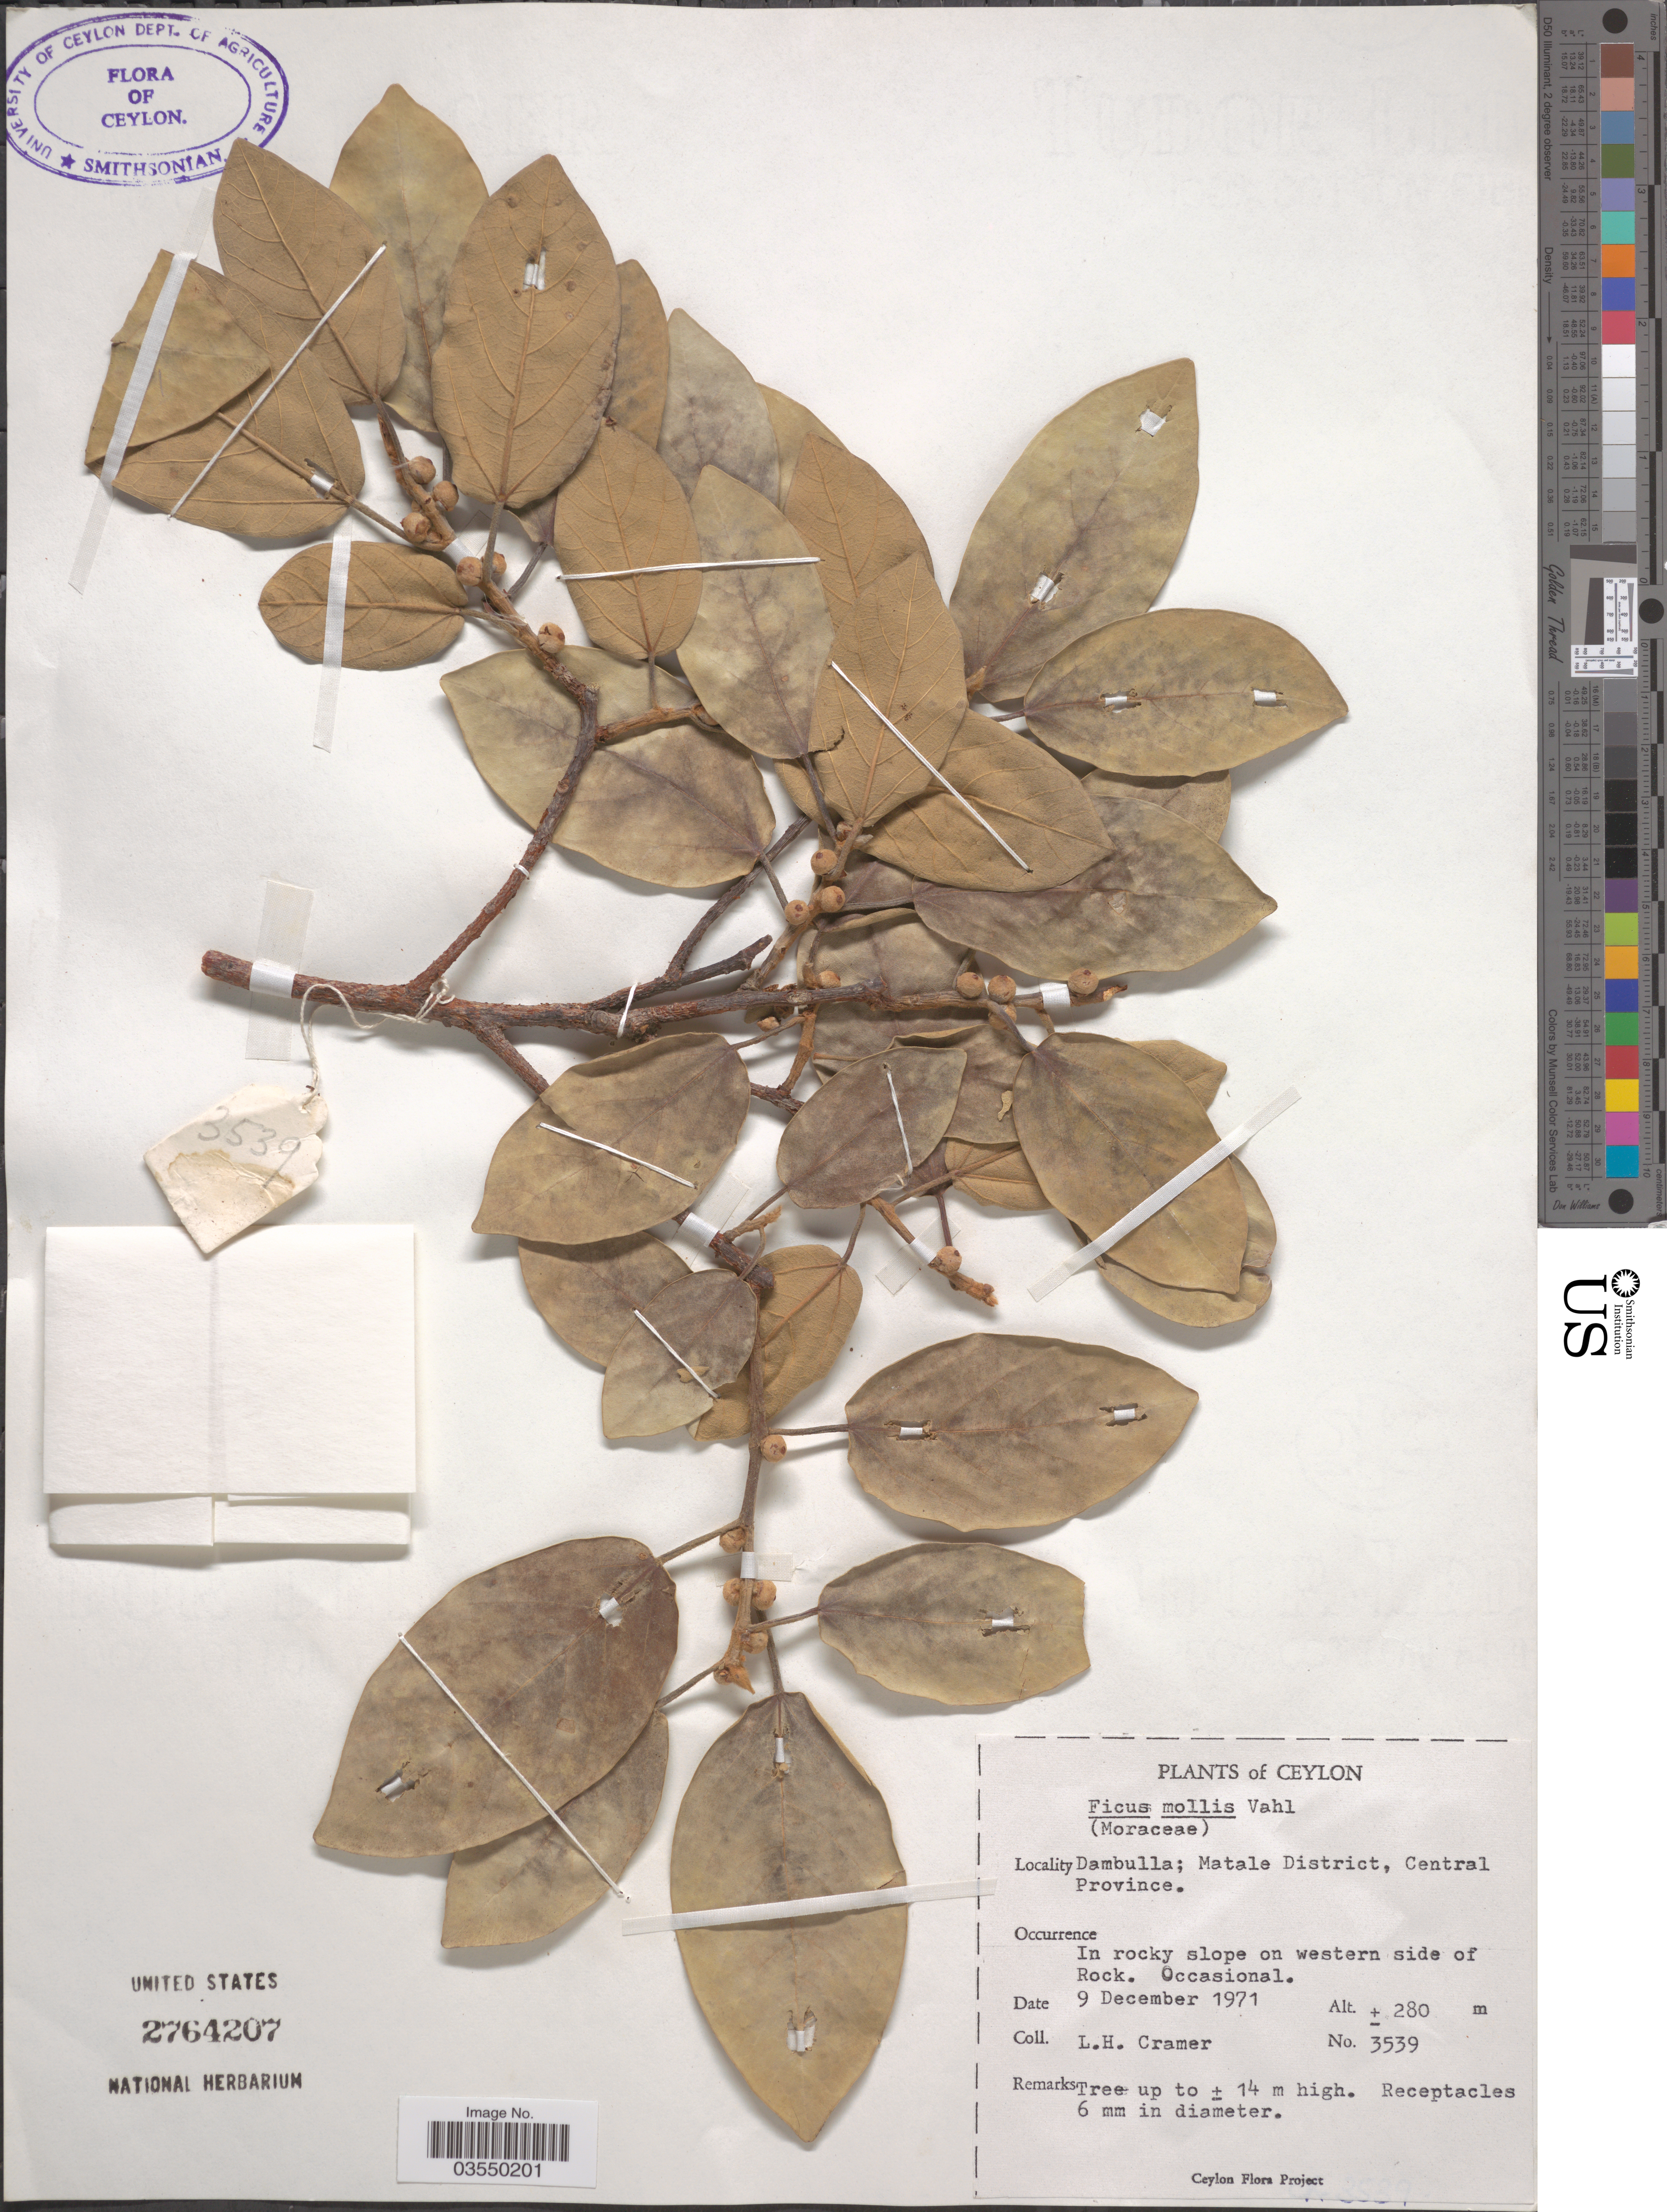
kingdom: Plantae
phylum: Tracheophyta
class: Magnoliopsida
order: Rosales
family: Moraceae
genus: Ficus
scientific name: Ficus mollis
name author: Vahl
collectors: L. H. Cramer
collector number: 3539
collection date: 1971-12-09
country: Sri Lanka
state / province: Central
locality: Ceylon. Dambulla; Matale District.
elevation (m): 280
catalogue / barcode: US 2764207